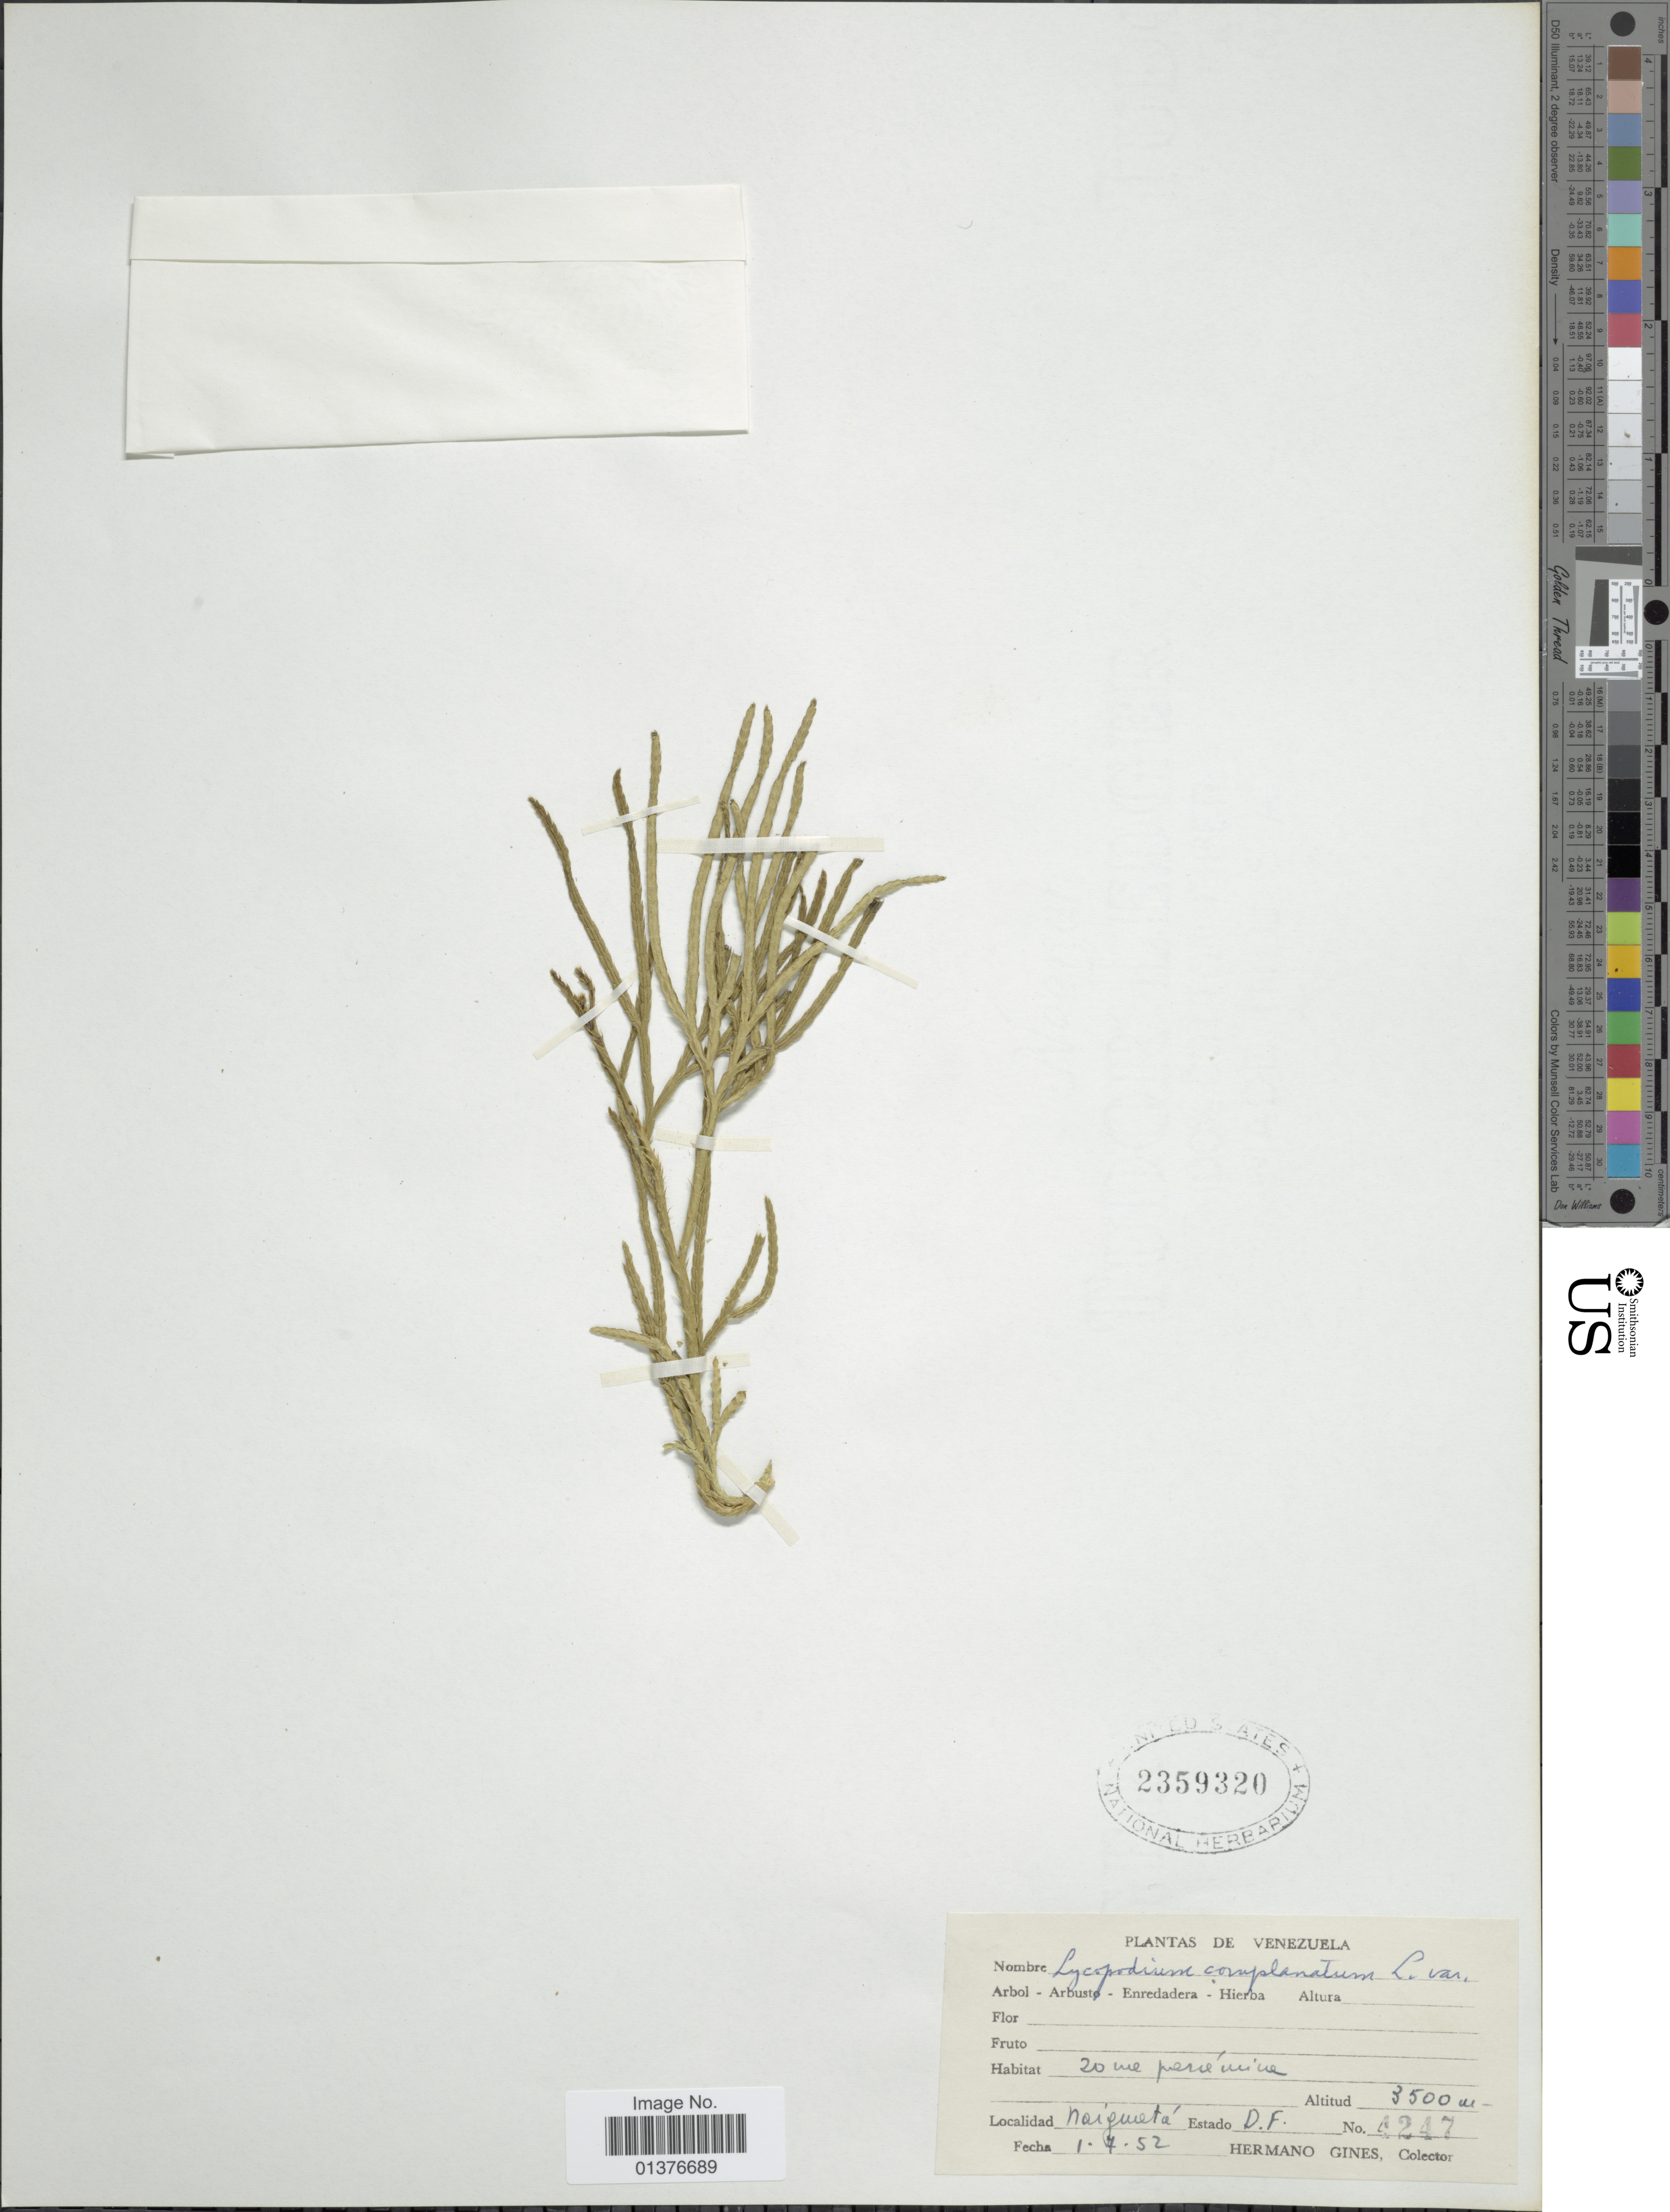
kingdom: Plantae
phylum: Tracheophyta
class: Lycopodiopsida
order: Lycopodiales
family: Lycopodiaceae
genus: Diphasiastrum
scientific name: Diphasiastrum thyoides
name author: (Humb. & Bonpl. ex Willd.) Holub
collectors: Bro. Gines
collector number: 4247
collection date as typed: Transcribed d/m/y: 1/7/52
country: Venezuela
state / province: Vargas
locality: Naiguatá, Estado D.F. [State of Distrito Federal]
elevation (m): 3500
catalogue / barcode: US 2359320